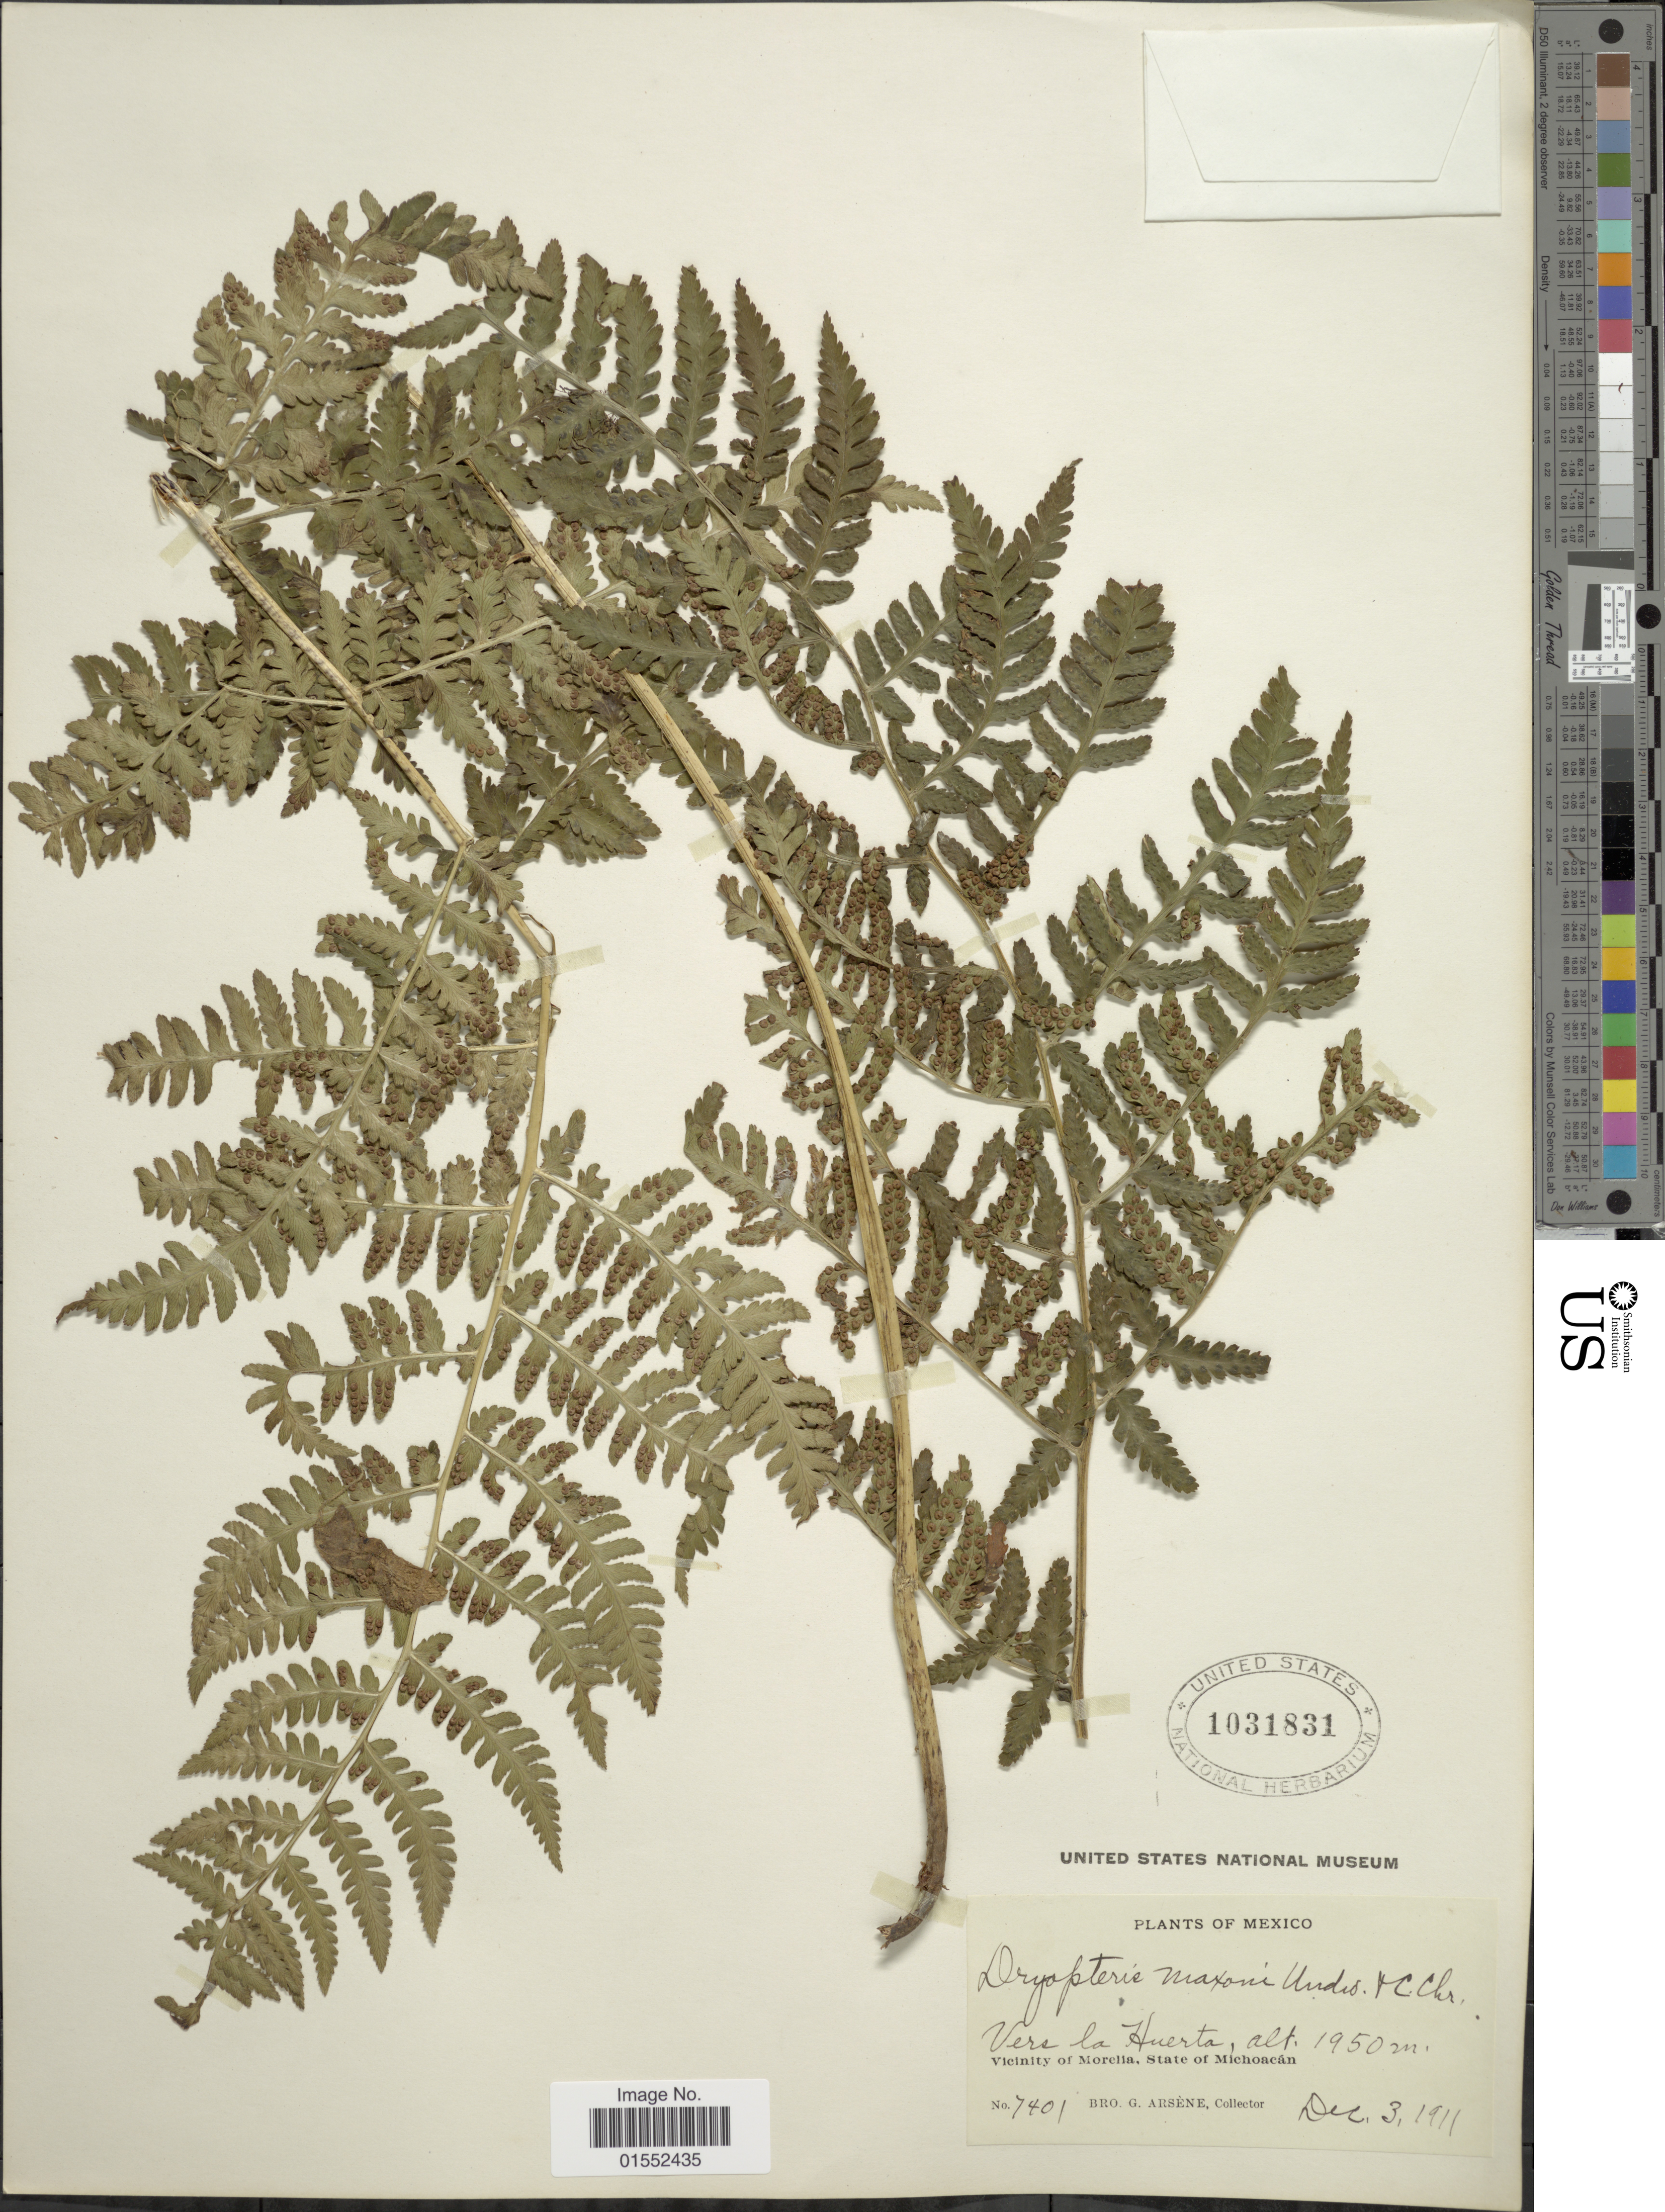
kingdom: Plantae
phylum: Tracheophyta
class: Polypodiopsida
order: Polypodiales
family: Dryopteridaceae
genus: Dryopteris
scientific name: Dryopteris maxonii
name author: Underw. & C. Chr.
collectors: Bro. G. Arsène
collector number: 7401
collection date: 1911-12-03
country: Mexico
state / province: Michoacán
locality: Mexico. Vere la Huerta. Vicinity of Morelia, State of Michoacan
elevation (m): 1950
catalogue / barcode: US 1031831